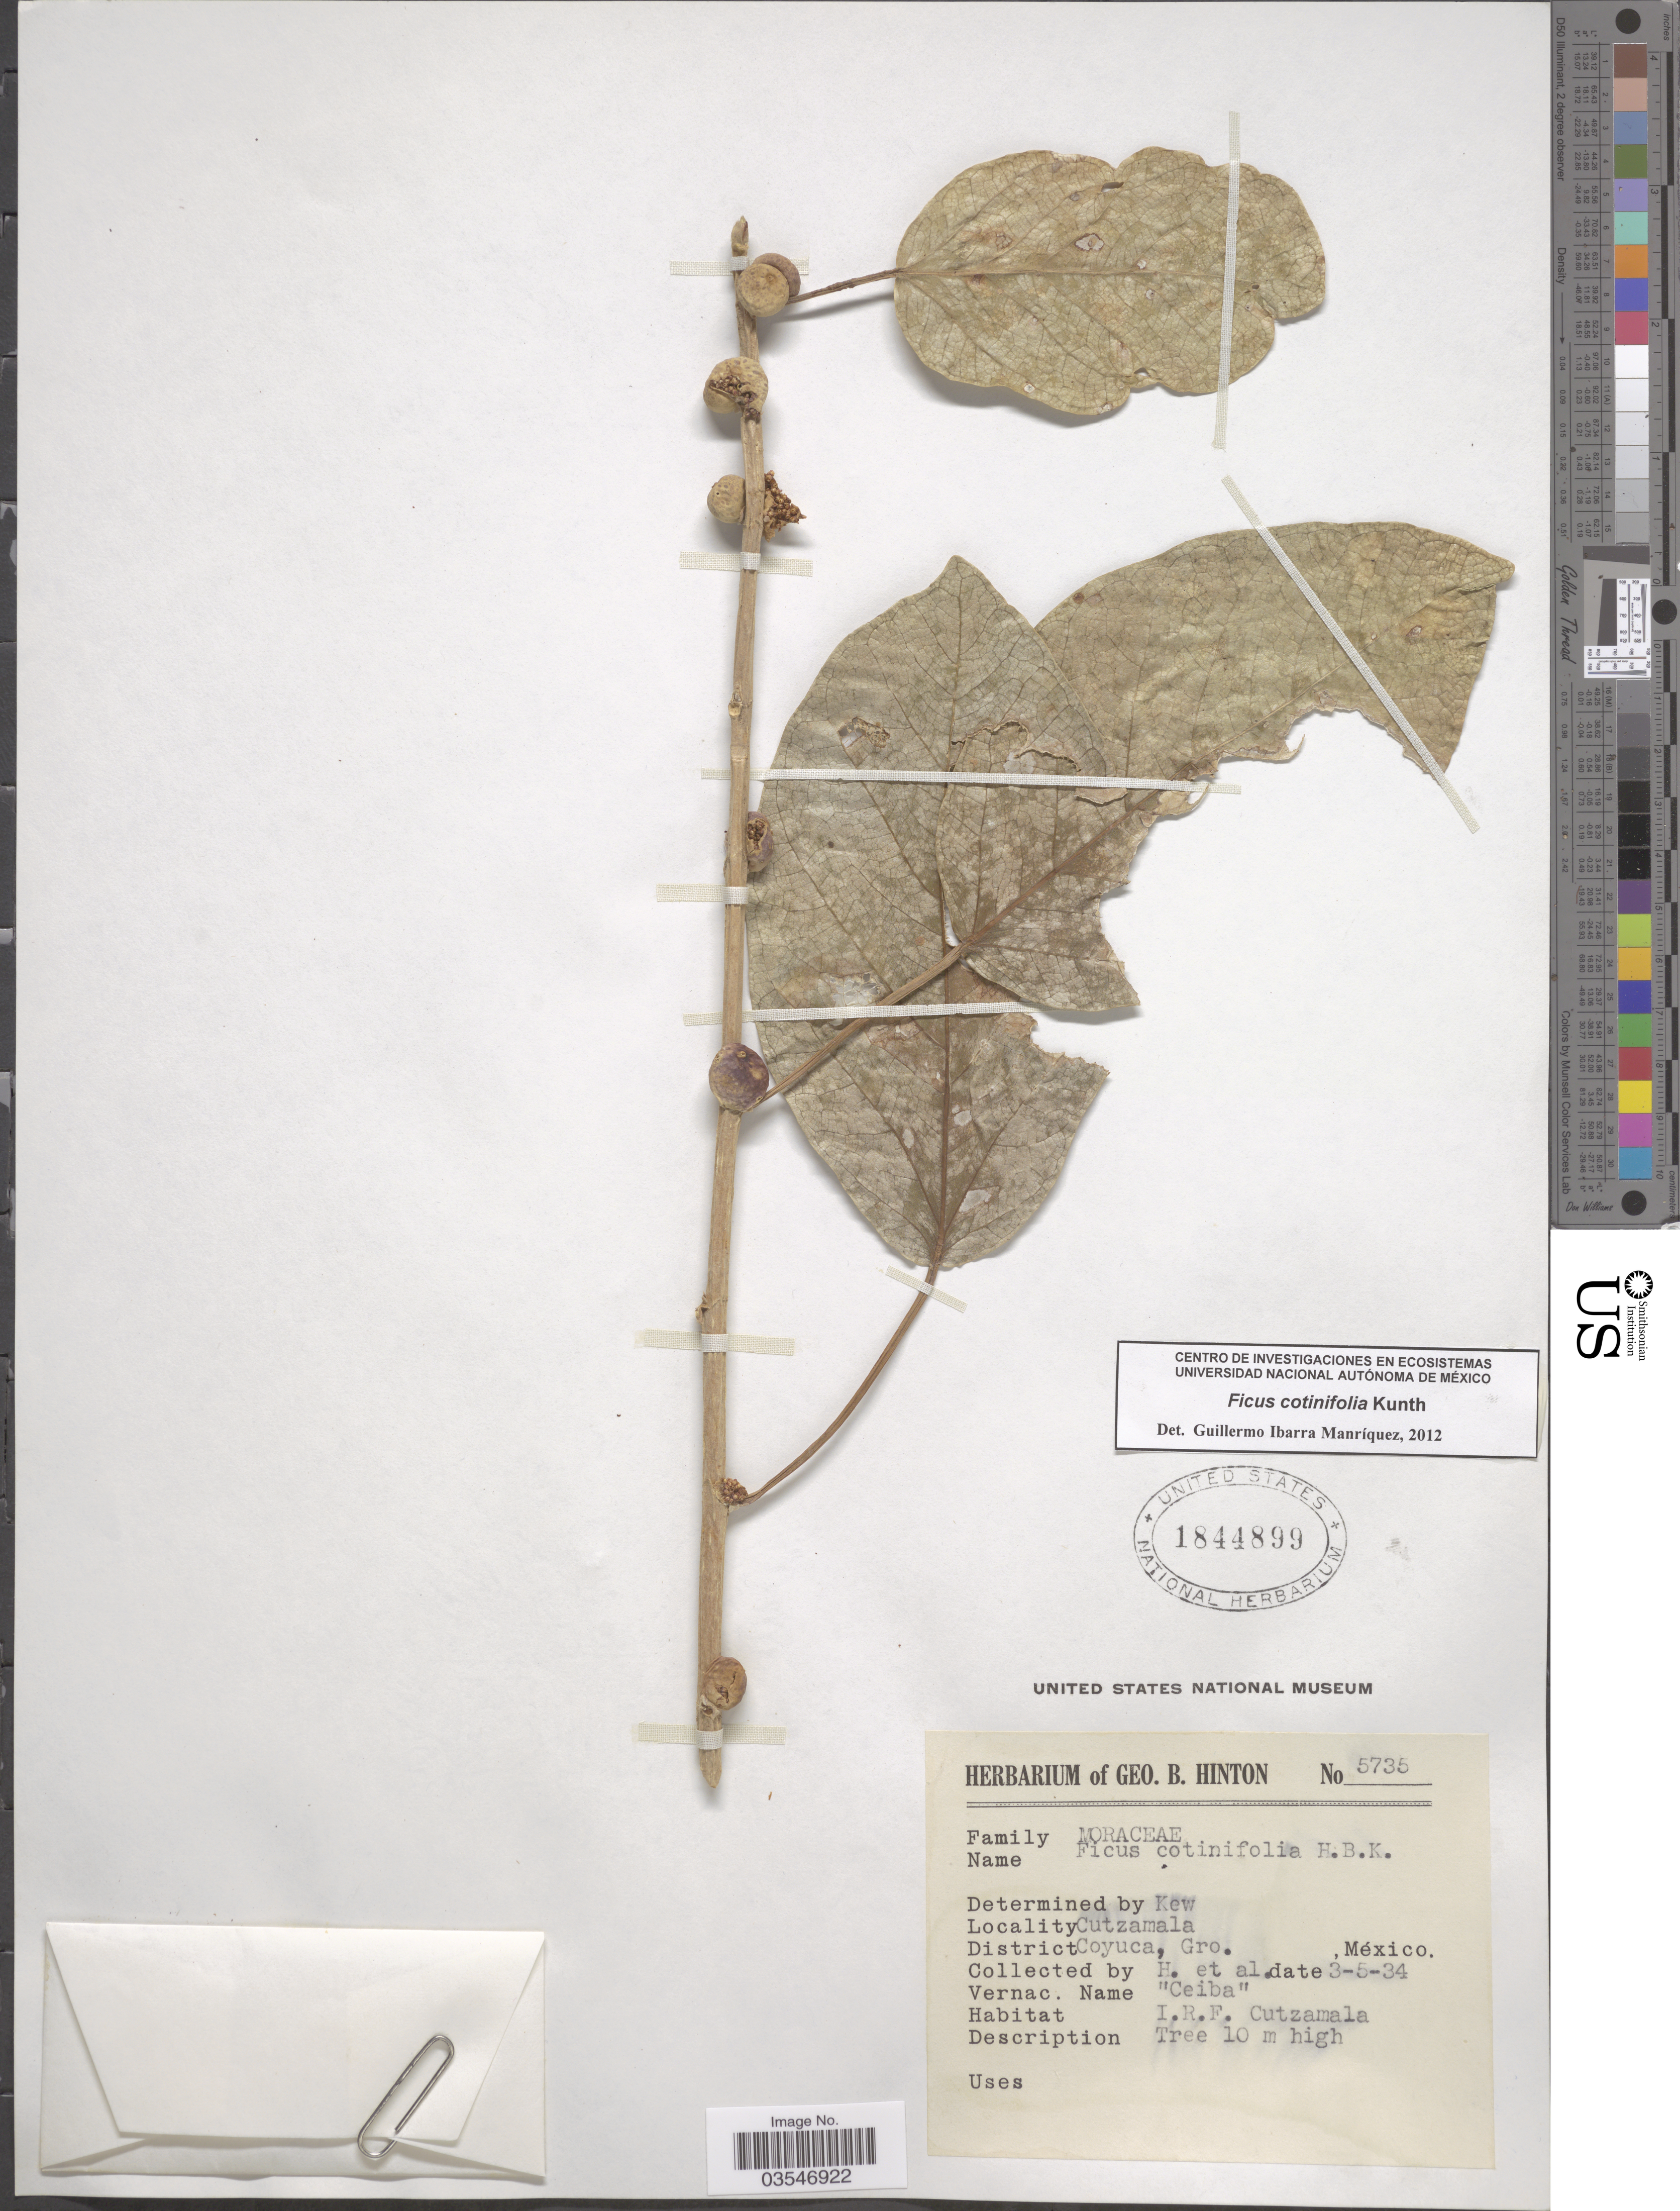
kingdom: Plantae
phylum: Tracheophyta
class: Magnoliopsida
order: Rosales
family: Moraceae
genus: Ficus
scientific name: Ficus cotinifolia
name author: Kunth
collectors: G. B. Hinton & et al.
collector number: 5735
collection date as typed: Transcribed d/m/y: 3/5/34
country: Mexico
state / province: Guerrero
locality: Cutzamala. District Coyuca. I.R.F. Cutzamala.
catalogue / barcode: US 1844899